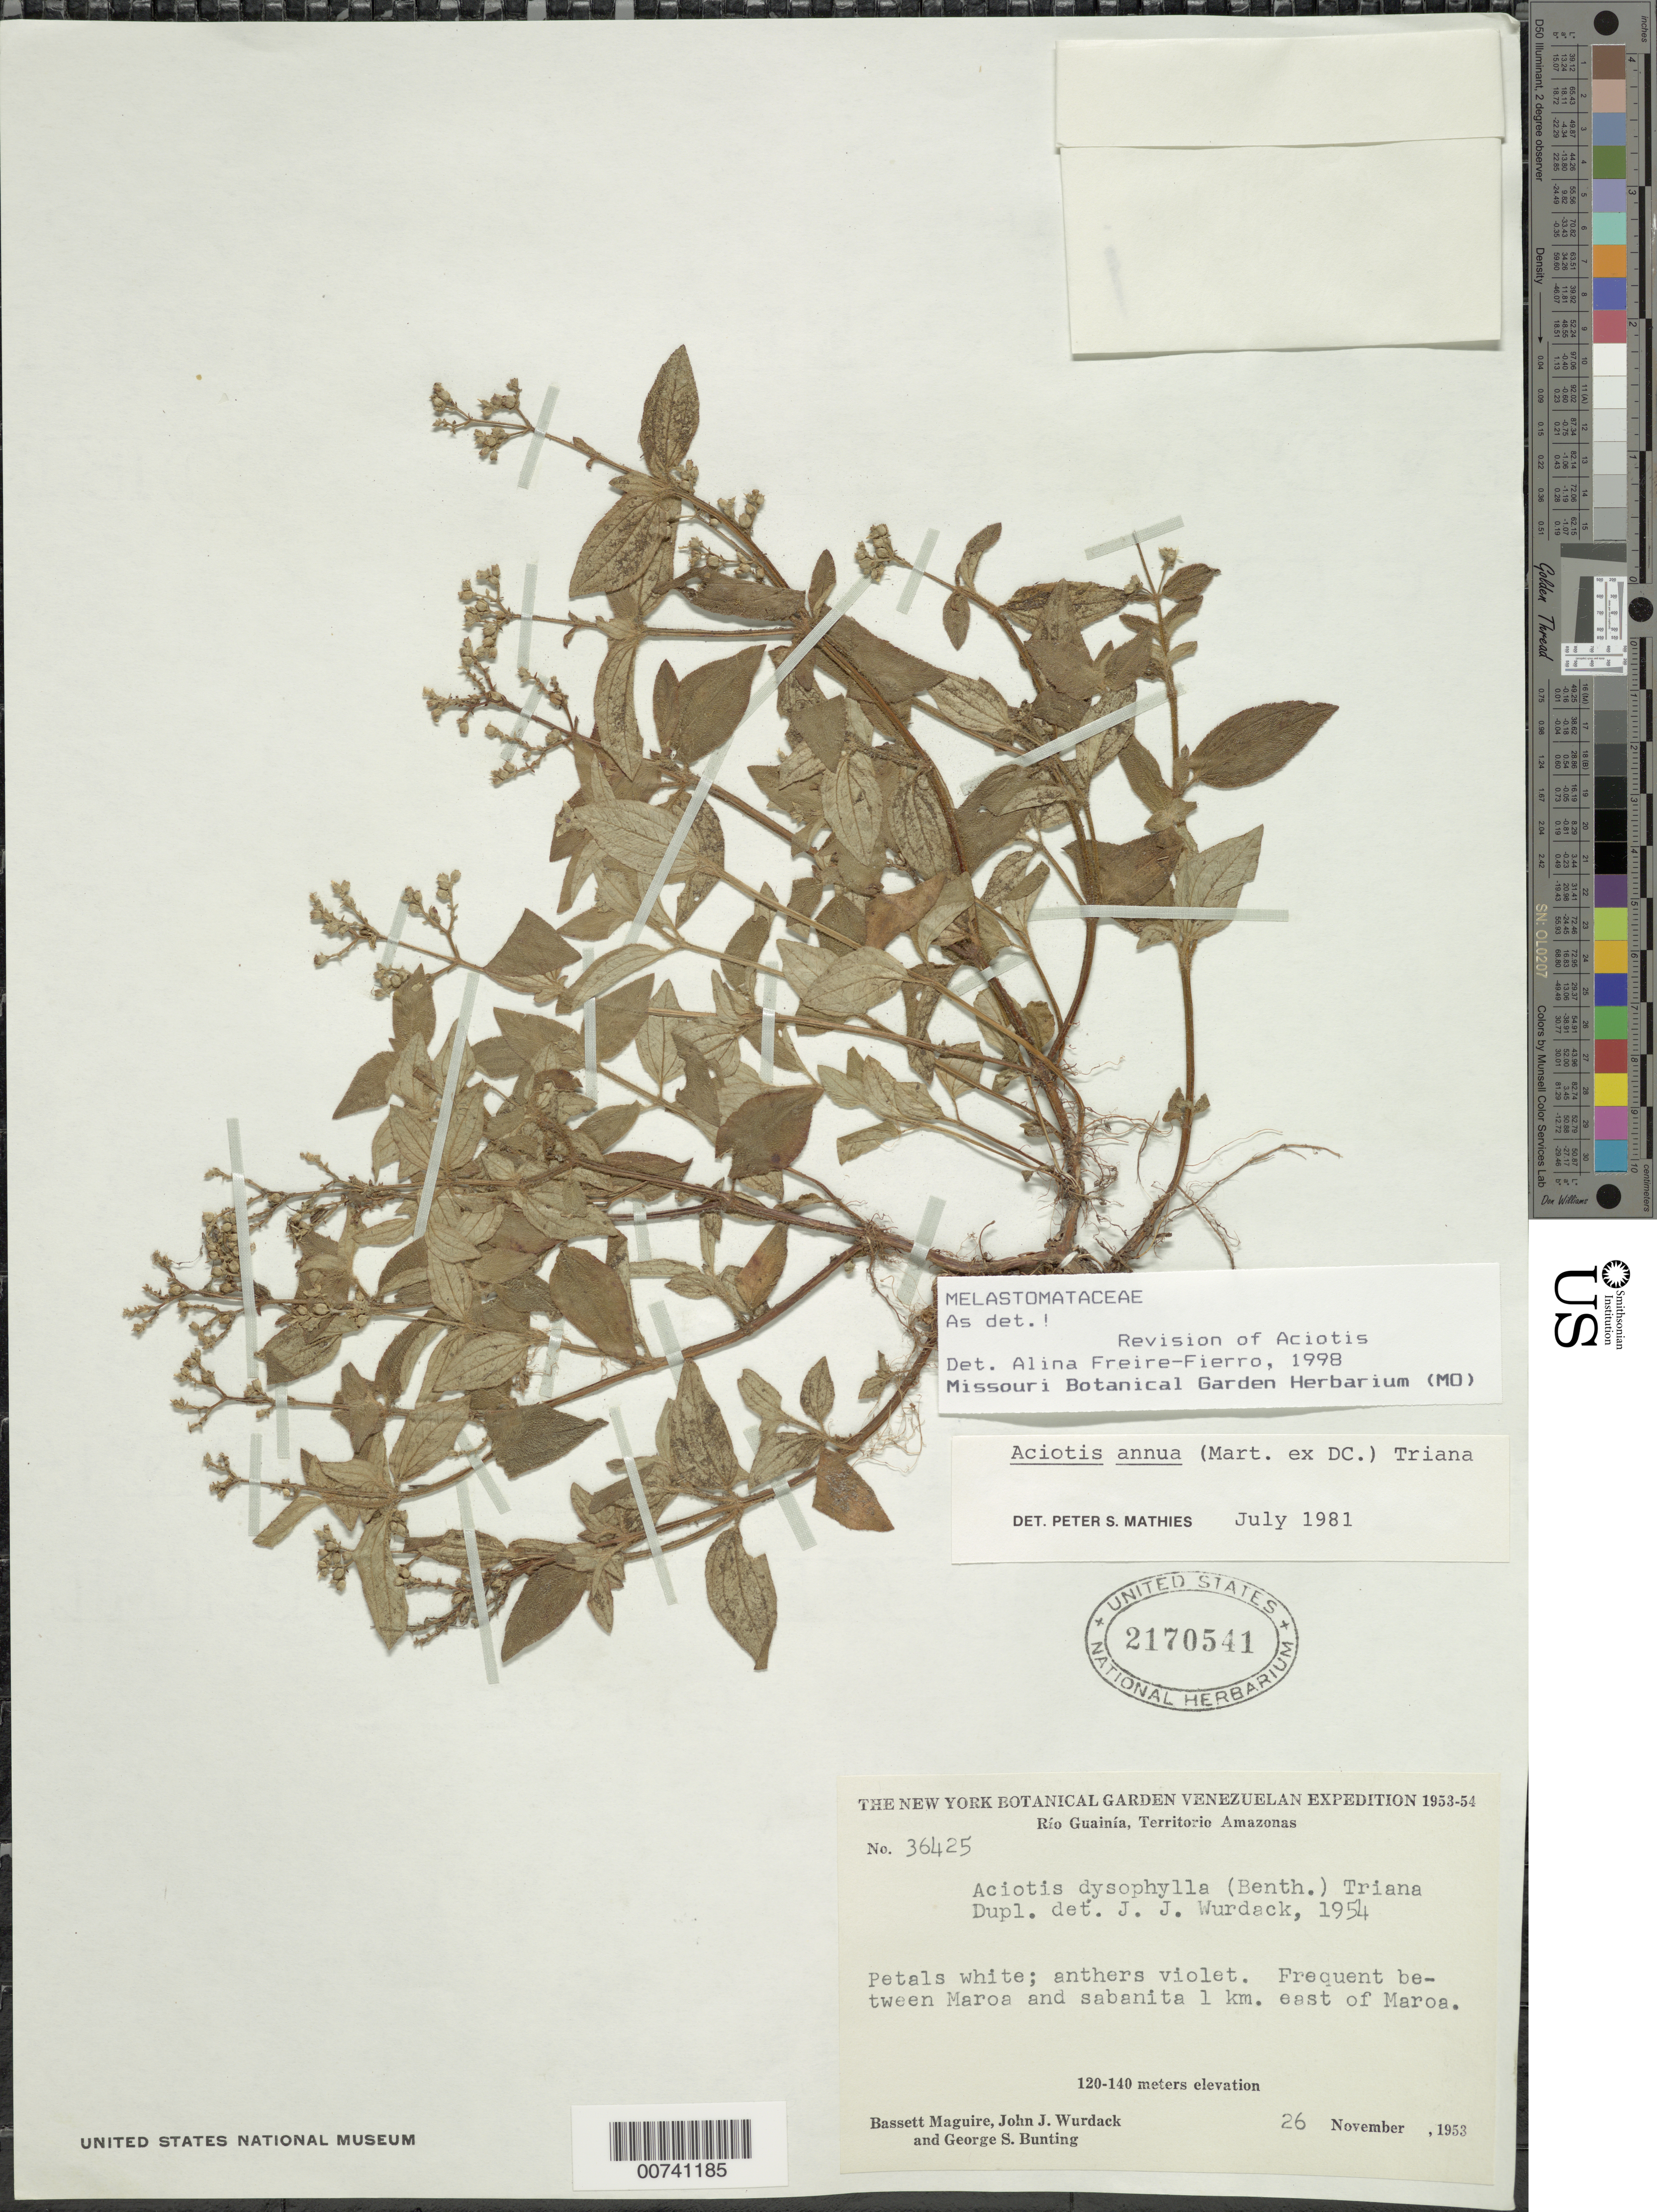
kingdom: Plantae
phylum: Tracheophyta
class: Magnoliopsida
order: Myrtales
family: Melastomataceae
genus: Aciotis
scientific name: Aciotis annua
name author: (Mart. ex DC.) Triana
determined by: Freire-Fierro, A.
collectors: B. Maguire, J. J. Wurdack & G. S. Bunting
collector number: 36425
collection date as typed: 26-Nov-53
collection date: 1953-11-26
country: Venezuela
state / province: Amazonas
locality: Río Guainía, 1 km E of Maroa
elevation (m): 120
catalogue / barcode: US 2170541